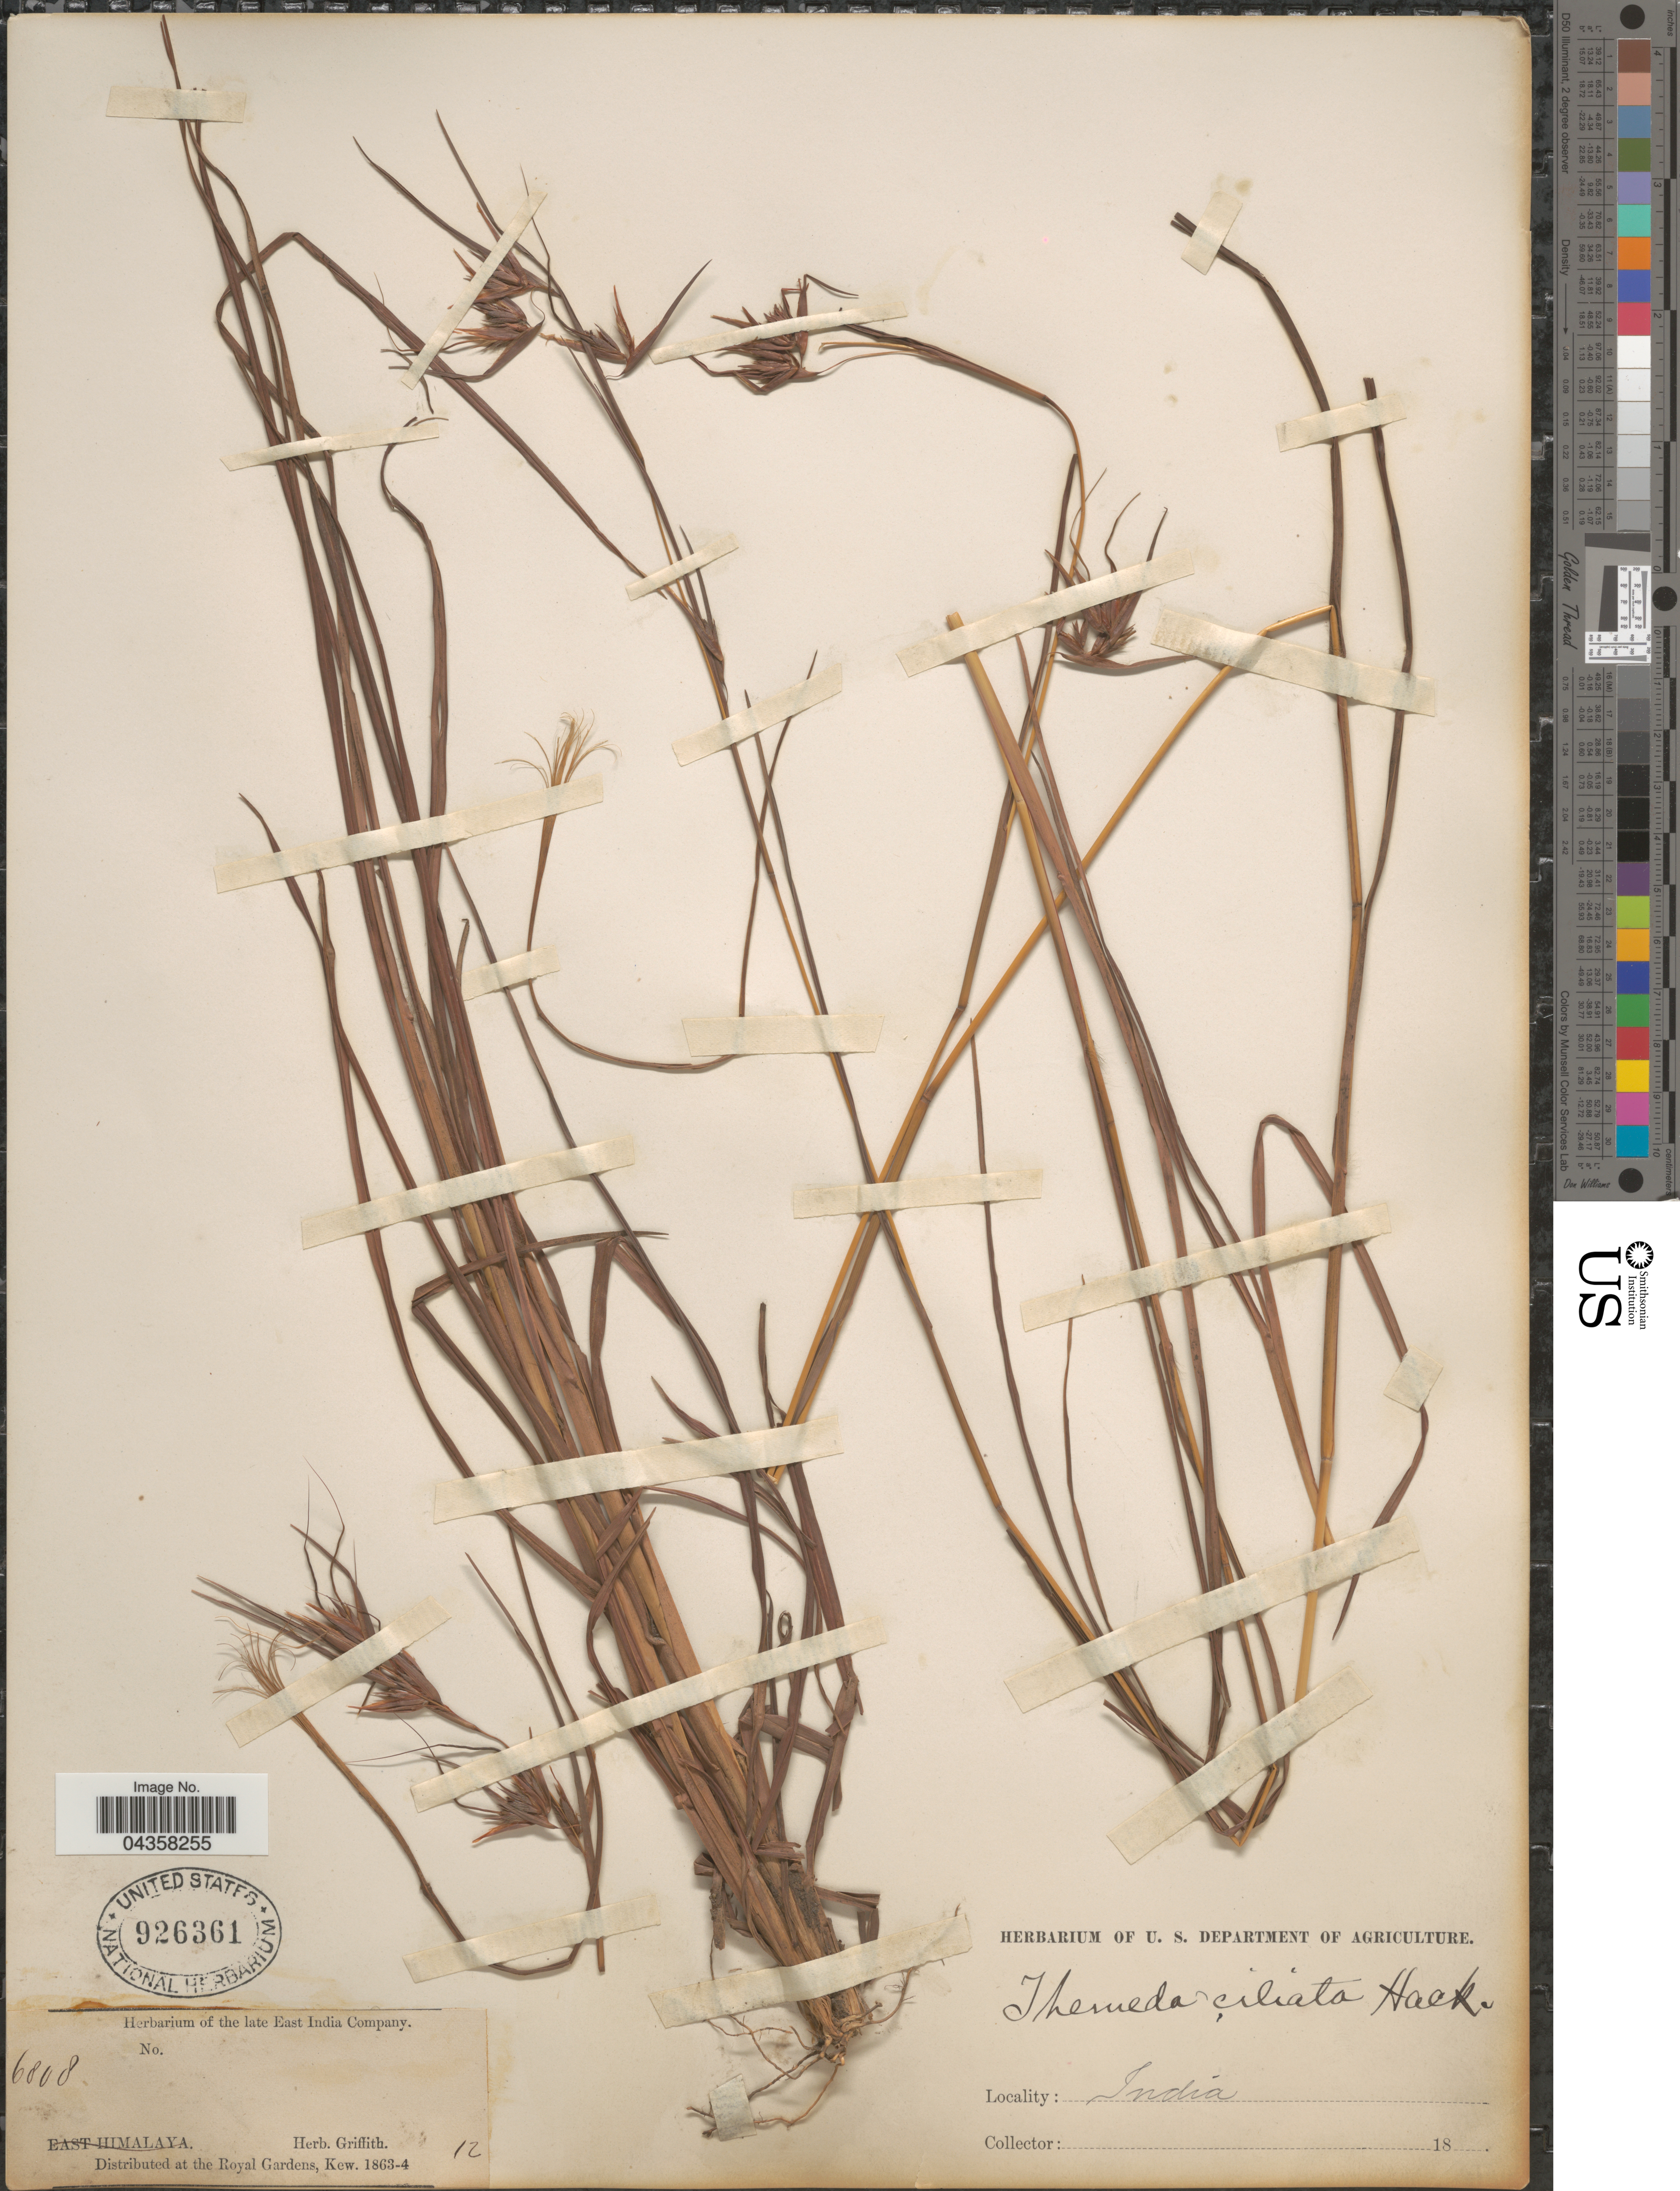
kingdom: Plantae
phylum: Tracheophyta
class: Liliopsida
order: Poales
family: Poaceae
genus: Themeda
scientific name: Themeda quadrivalvis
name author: (L.) Kuntze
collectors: ex herb. Griffith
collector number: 6808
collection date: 1863/1864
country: India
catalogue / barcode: US 926361